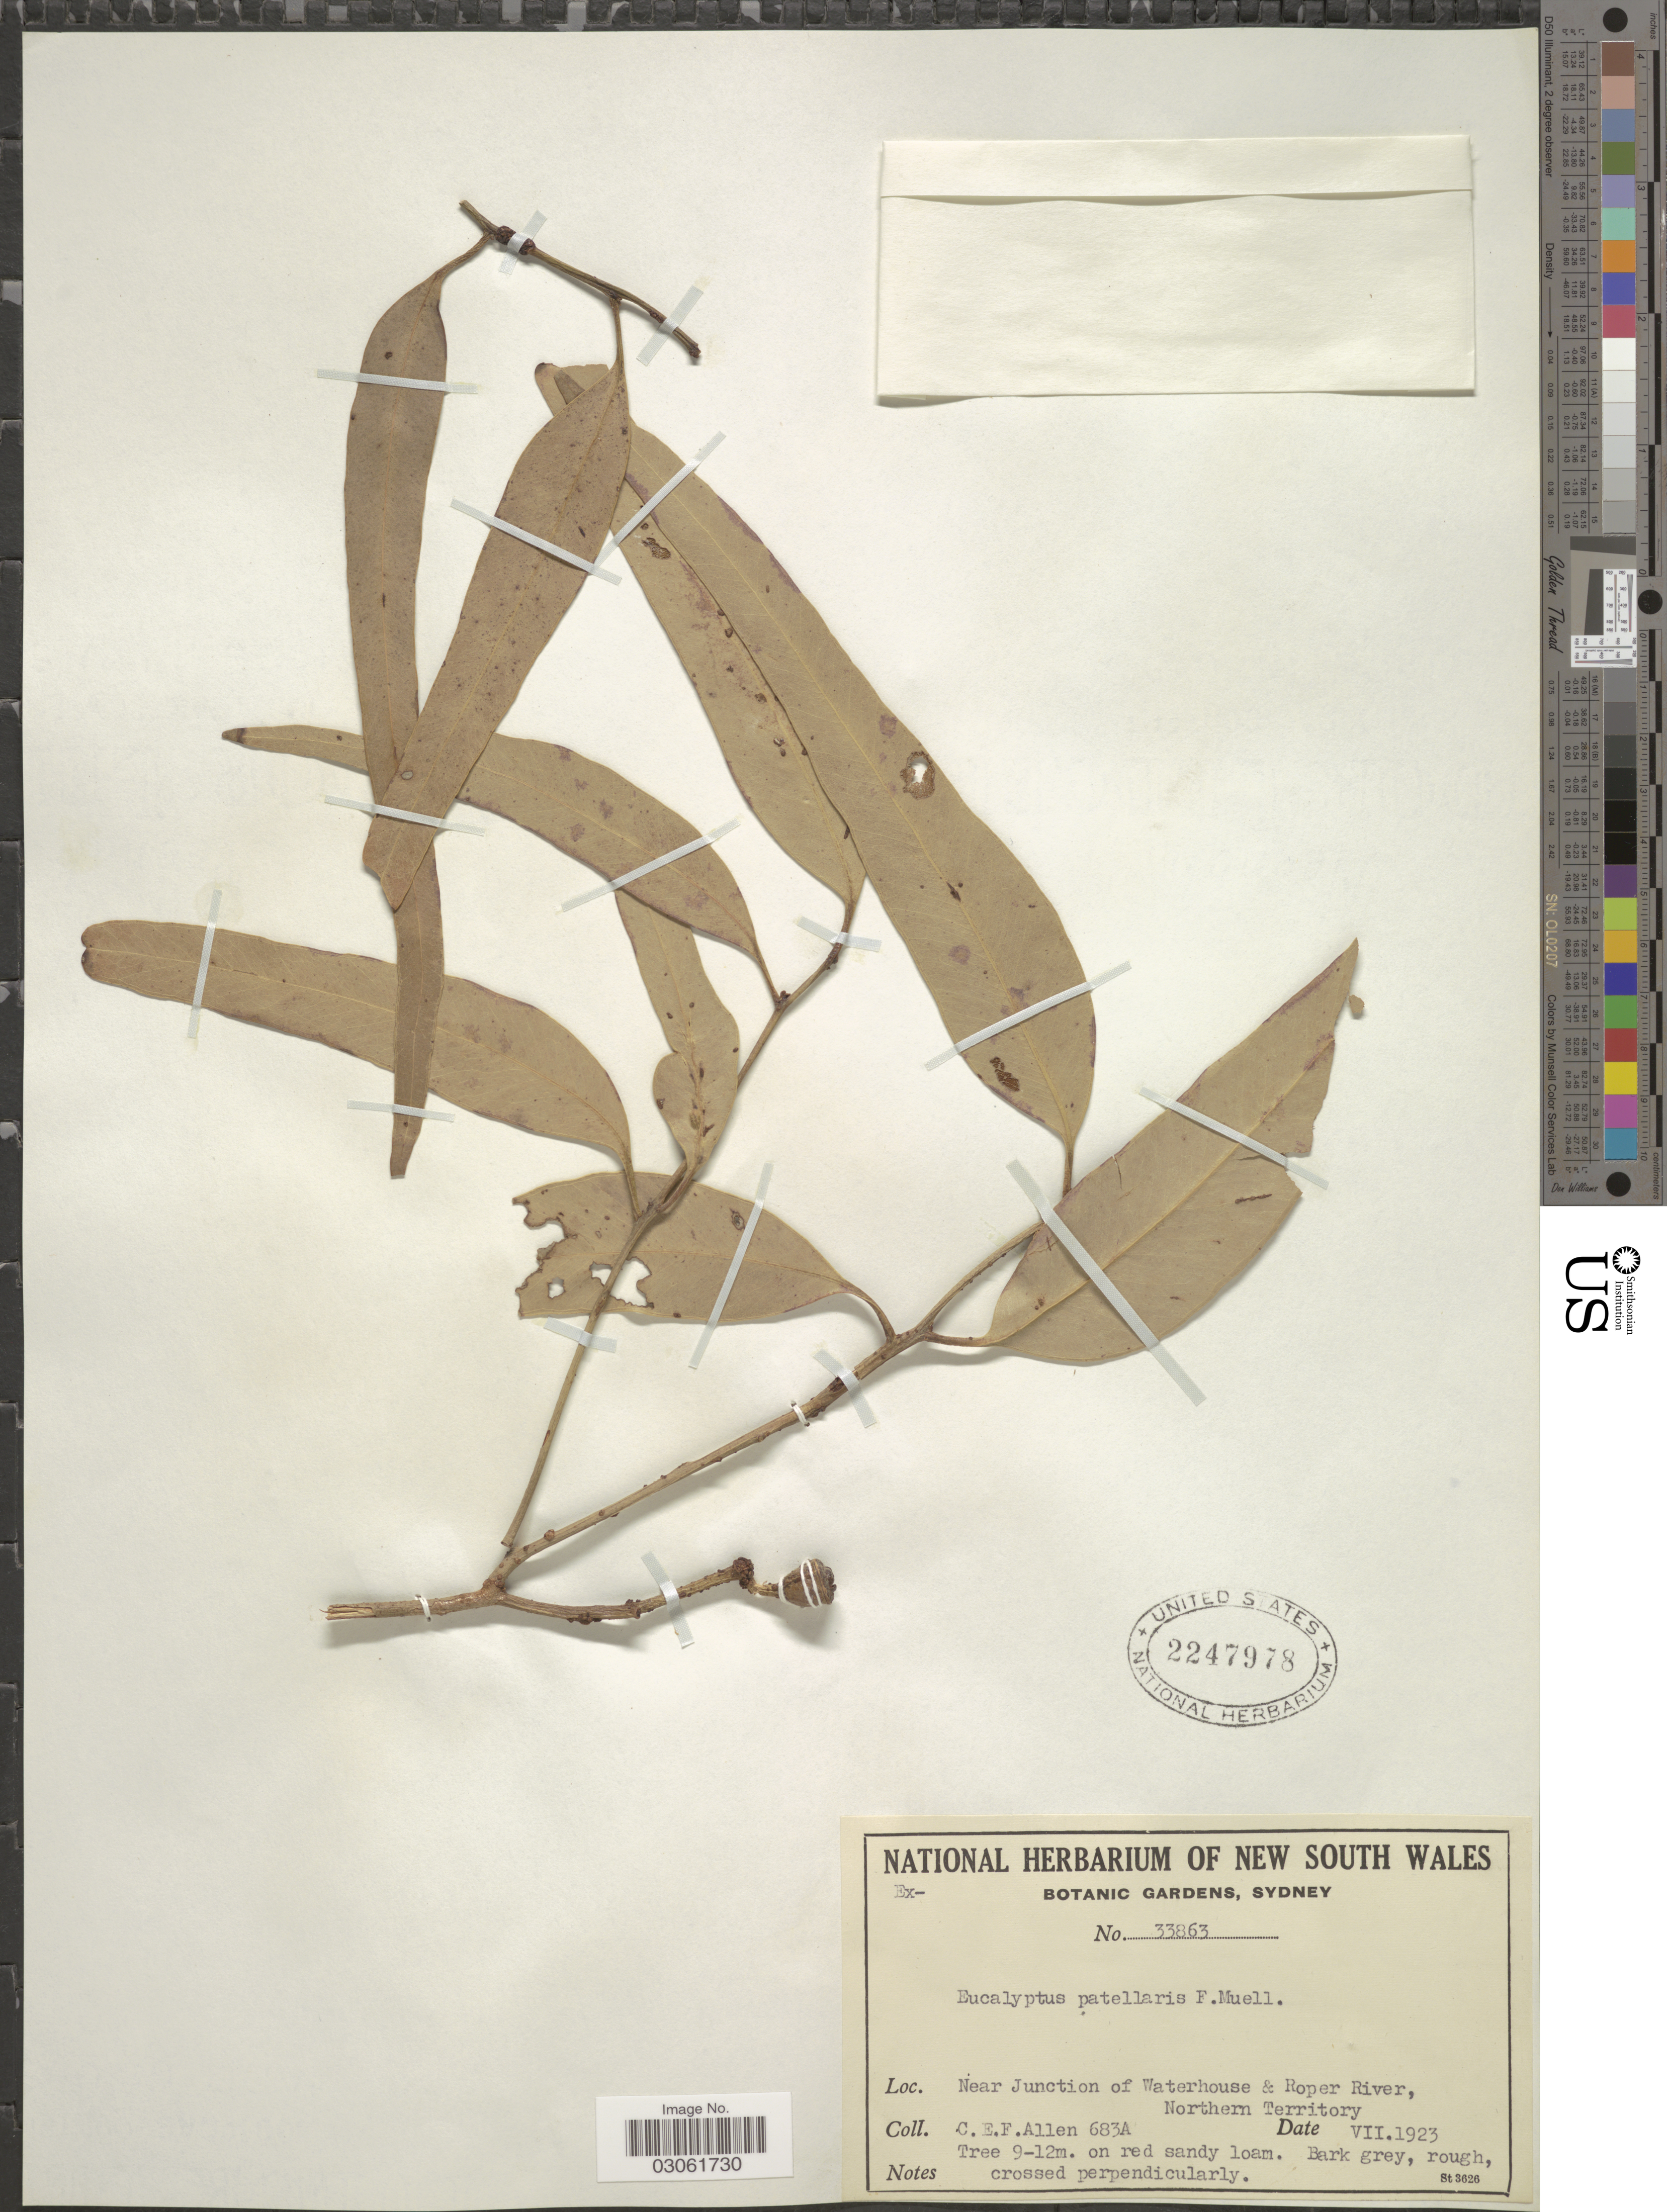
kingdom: Plantae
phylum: Tracheophyta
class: Magnoliopsida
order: Myrtales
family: Myrtaceae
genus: Eucalyptus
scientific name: Eucalyptus patellaris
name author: F. Muell.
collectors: C. E. F. Allen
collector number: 683A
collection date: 1923-07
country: Australia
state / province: Northern Territory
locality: Near Junction of Waterhouse & Roper River.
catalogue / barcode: US 2247978